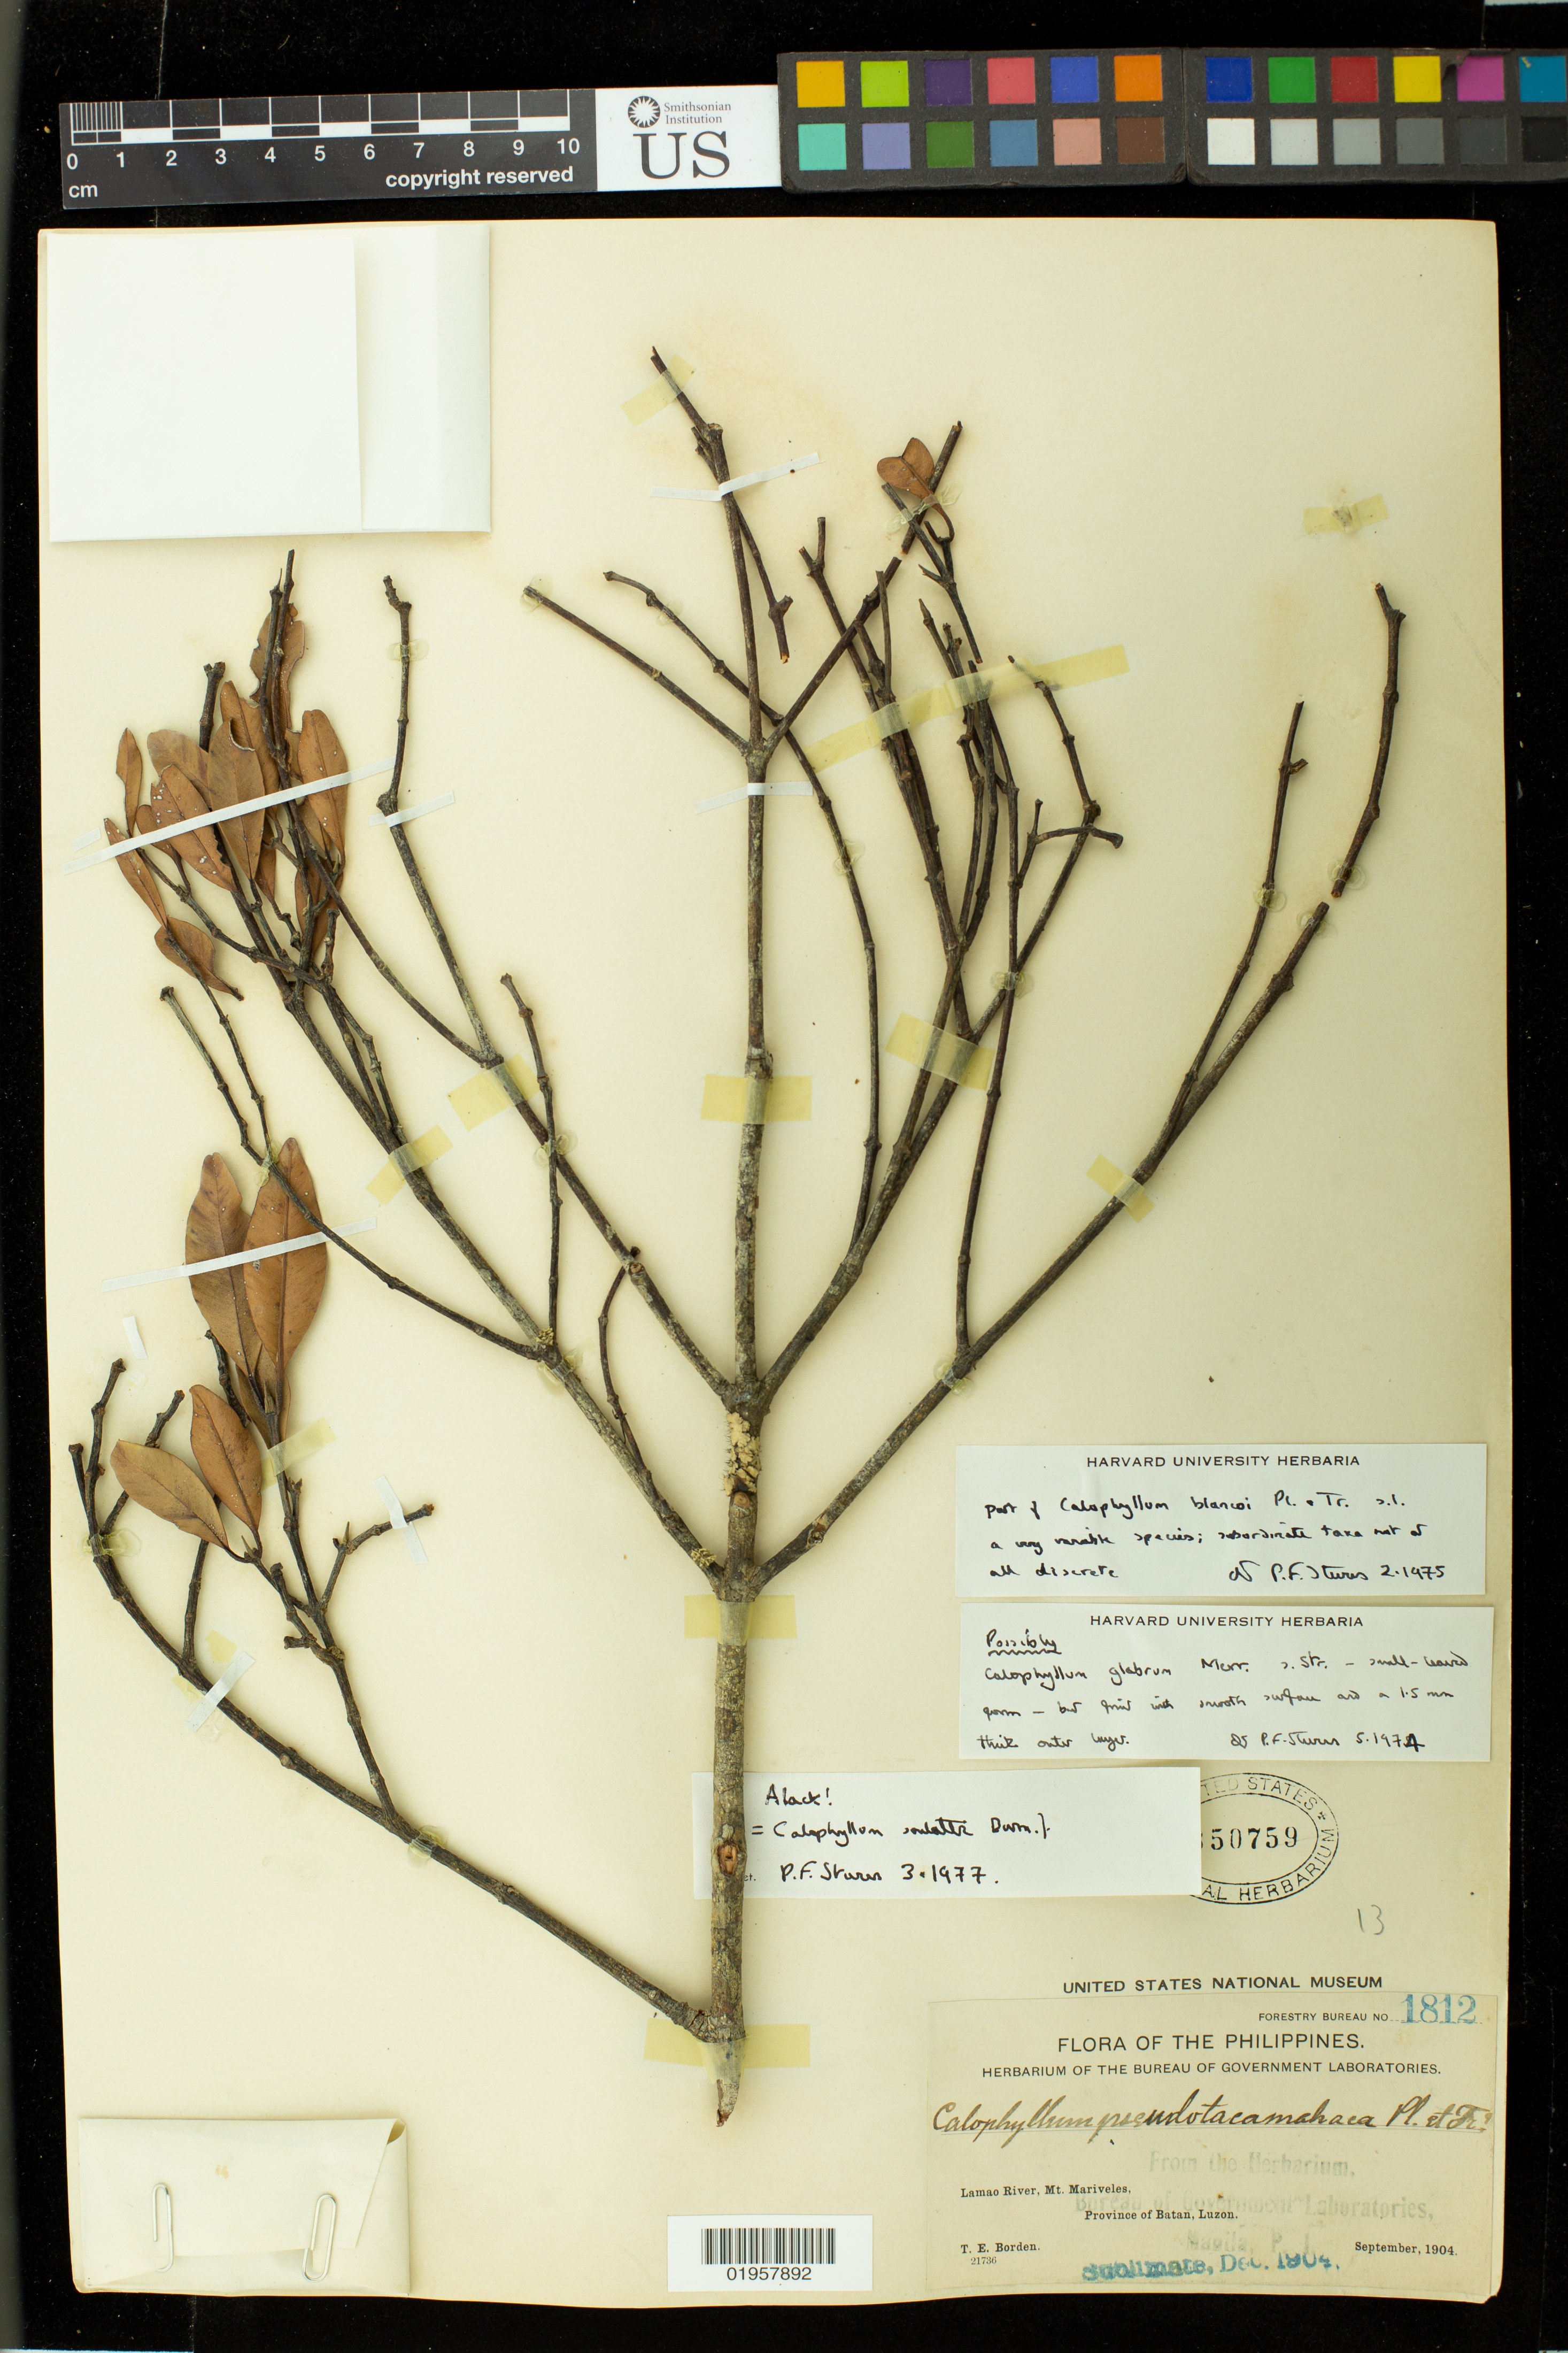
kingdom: Plantae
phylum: Tracheophyta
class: Magnoliopsida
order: Malpighiales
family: Calophyllaceae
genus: Calophyllum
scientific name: Calophyllum soulattri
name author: Burm. f.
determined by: Stevens, P. F.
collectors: T. E. Borden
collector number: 1812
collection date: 1904-09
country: Philippines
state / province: Central Luzon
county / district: Bataan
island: Luzon I.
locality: Lamao River, Mt. Mariveles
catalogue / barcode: US 850759